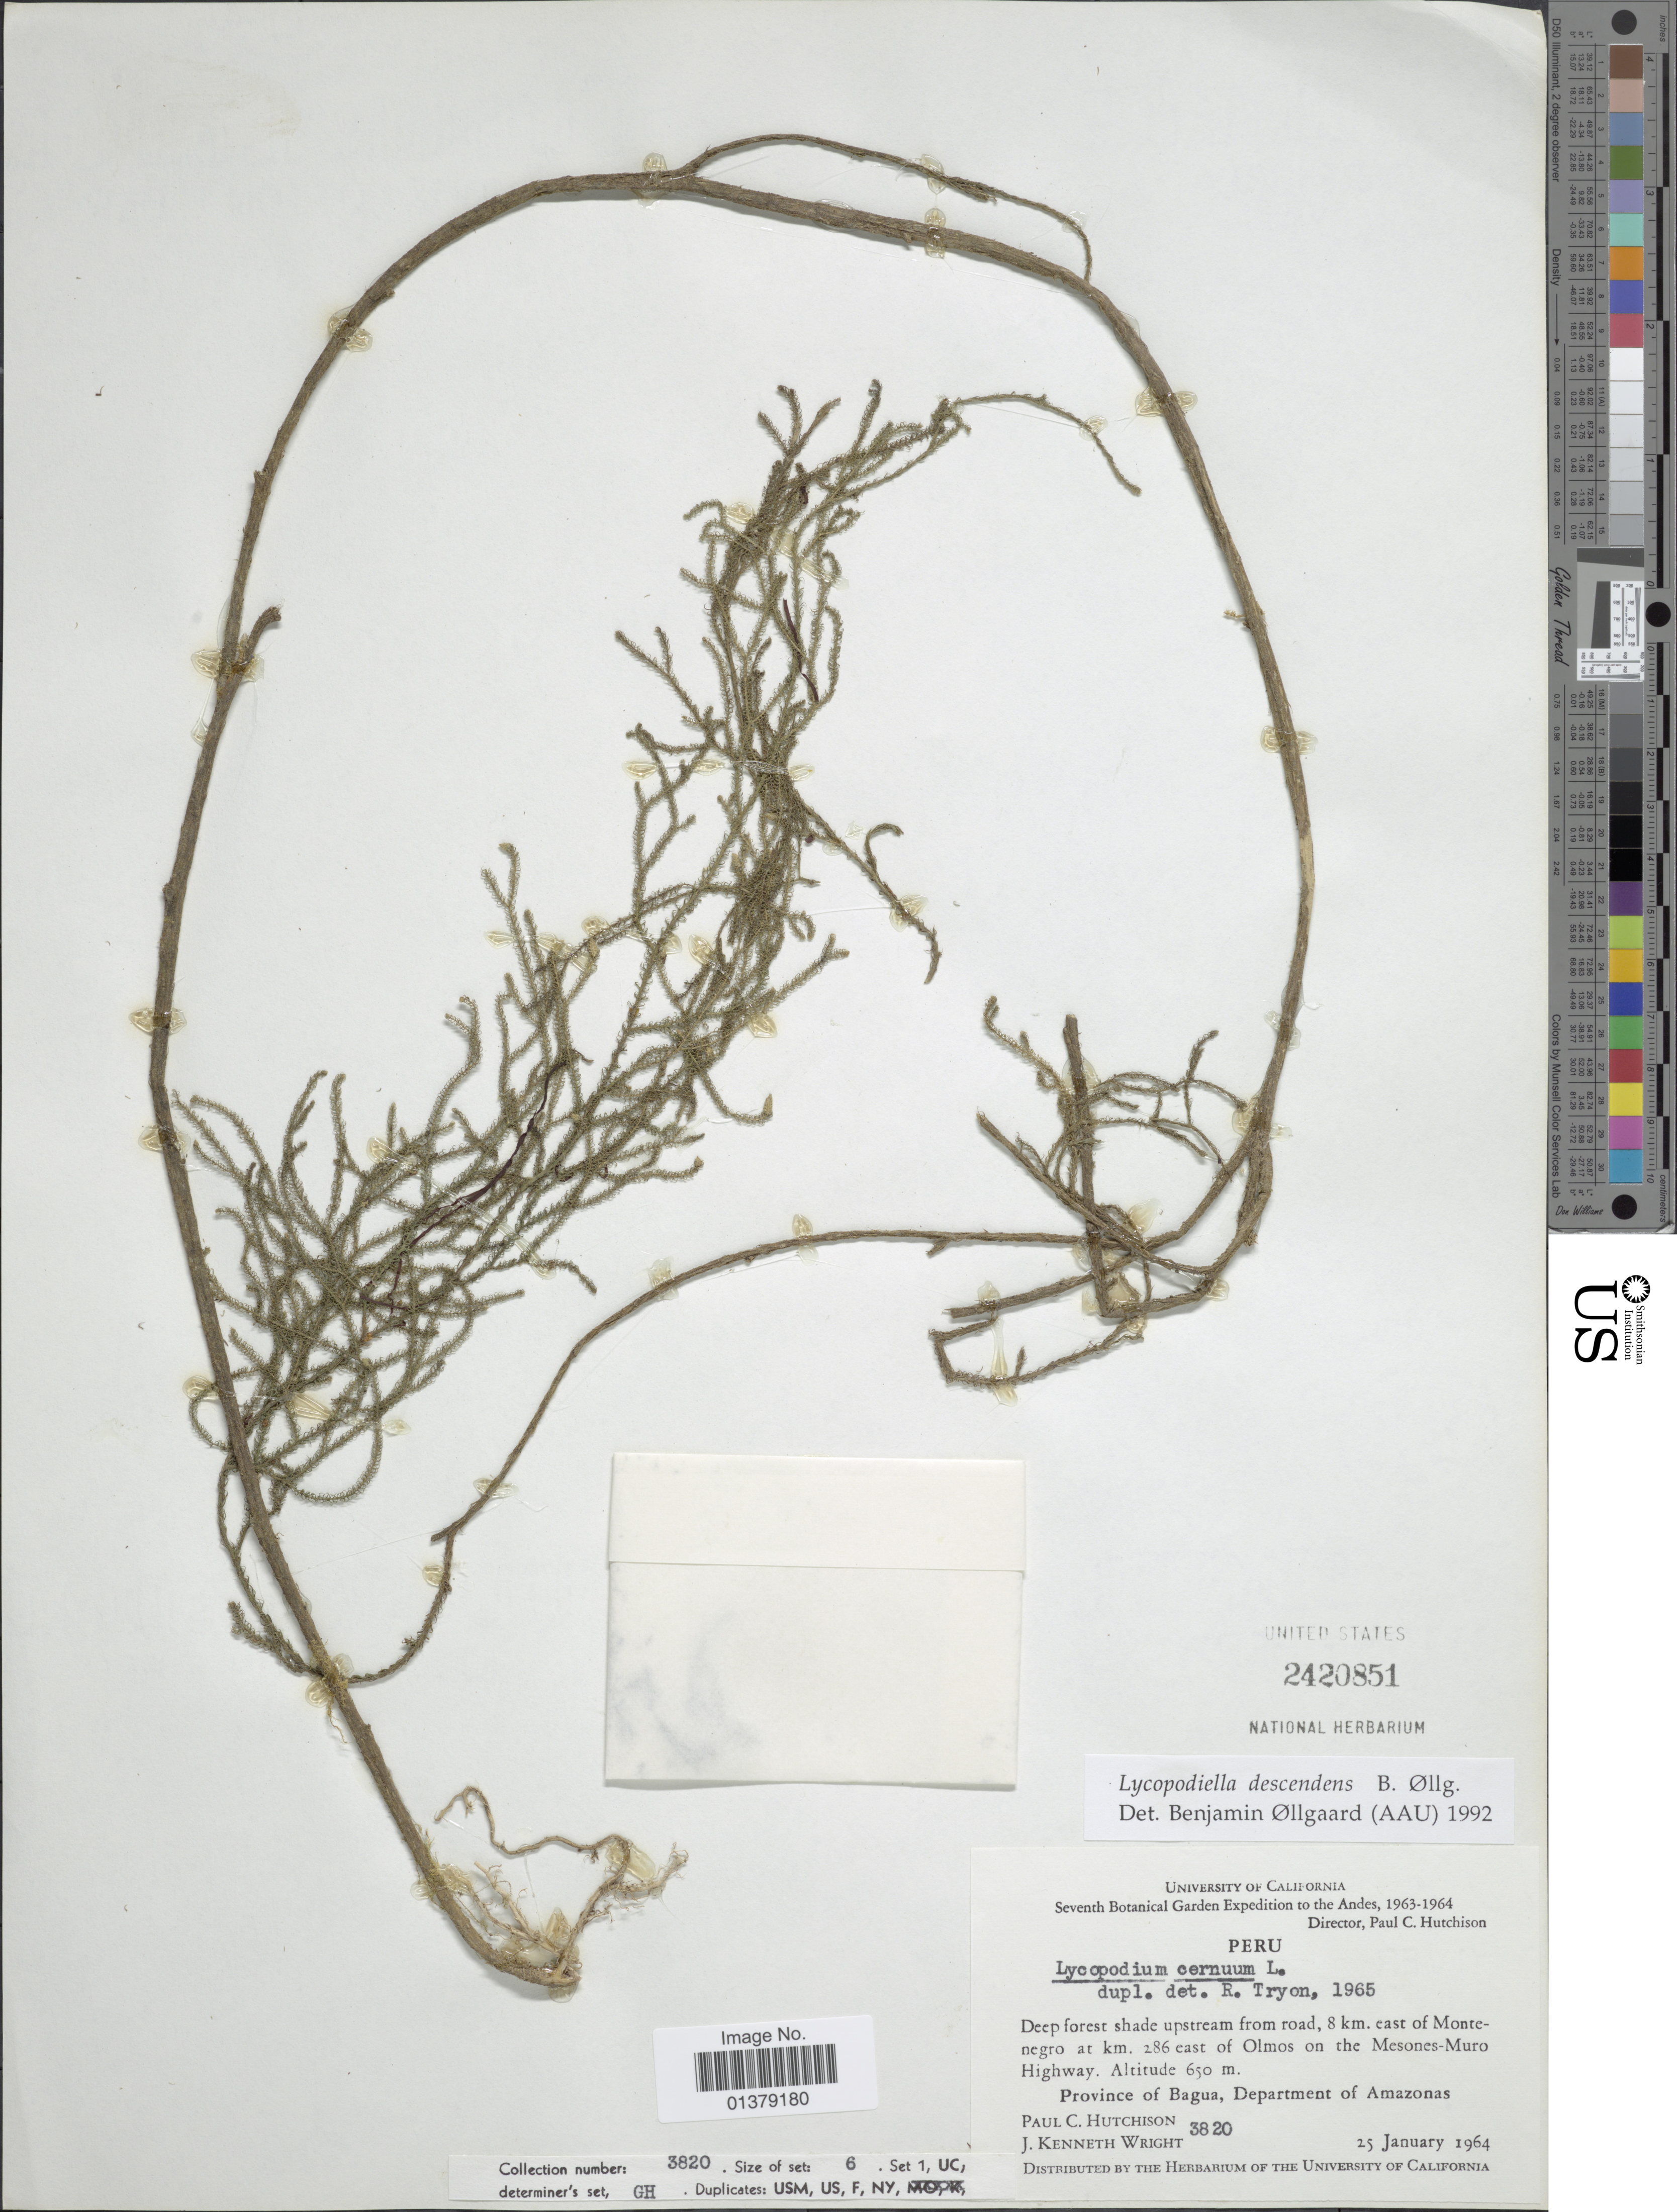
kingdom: Plantae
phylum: Tracheophyta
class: Lycopodiopsida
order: Lycopodiales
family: Lycopodiaceae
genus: Palhinhaea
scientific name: Palhinhaea descendens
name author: (B. Øllg.) Holub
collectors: P. C. Hutchison & J. K. Wright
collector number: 3820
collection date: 1964-01-25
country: Peru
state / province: Amazonas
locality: Deep forestshade upstream from road, 8km east of Montenegro at km 286 east of Olmos on the Mesones-Muro Highway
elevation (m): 650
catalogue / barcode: US 2420851